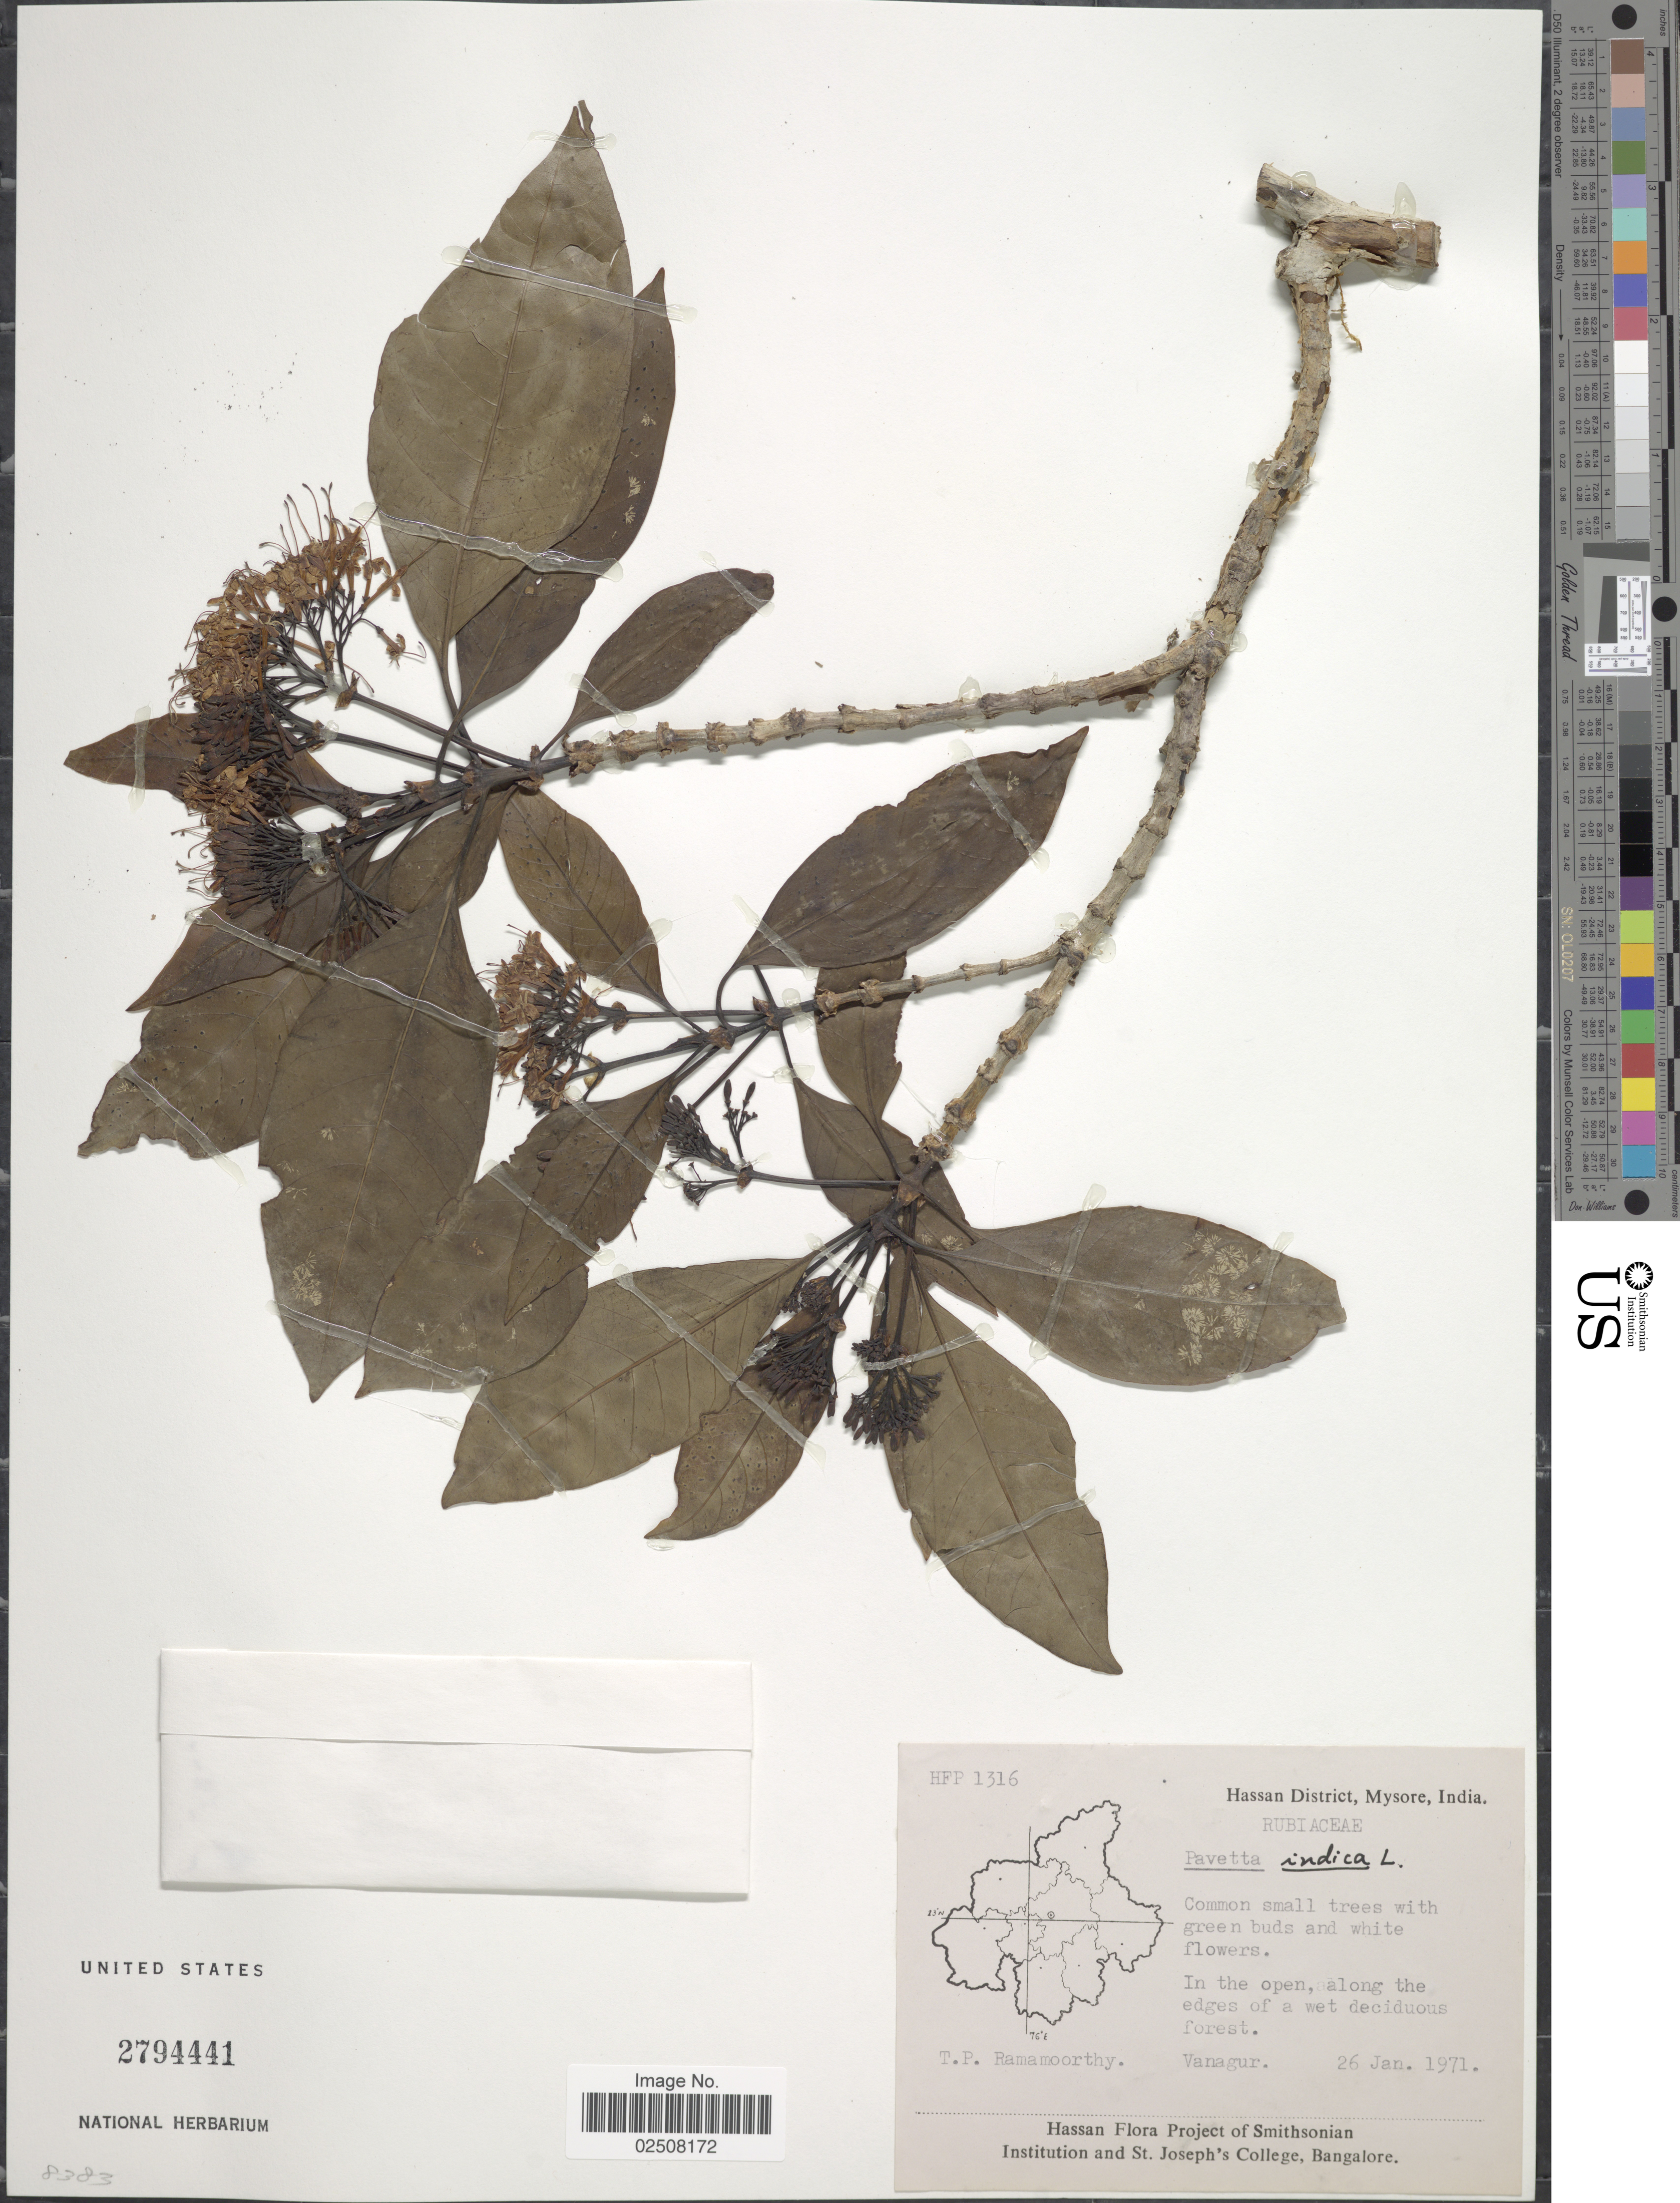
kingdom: Plantae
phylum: Tracheophyta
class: Magnoliopsida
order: Gentianales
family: Rubiaceae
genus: Pavetta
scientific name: Pavetta indica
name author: L.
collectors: T. P. Ramamoorthy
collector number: HFP 1316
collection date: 1971-01-26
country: India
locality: Hassan District, Mysore, In the open, along edges of a wet deciduous forest, Vanagur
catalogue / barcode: US 2794441